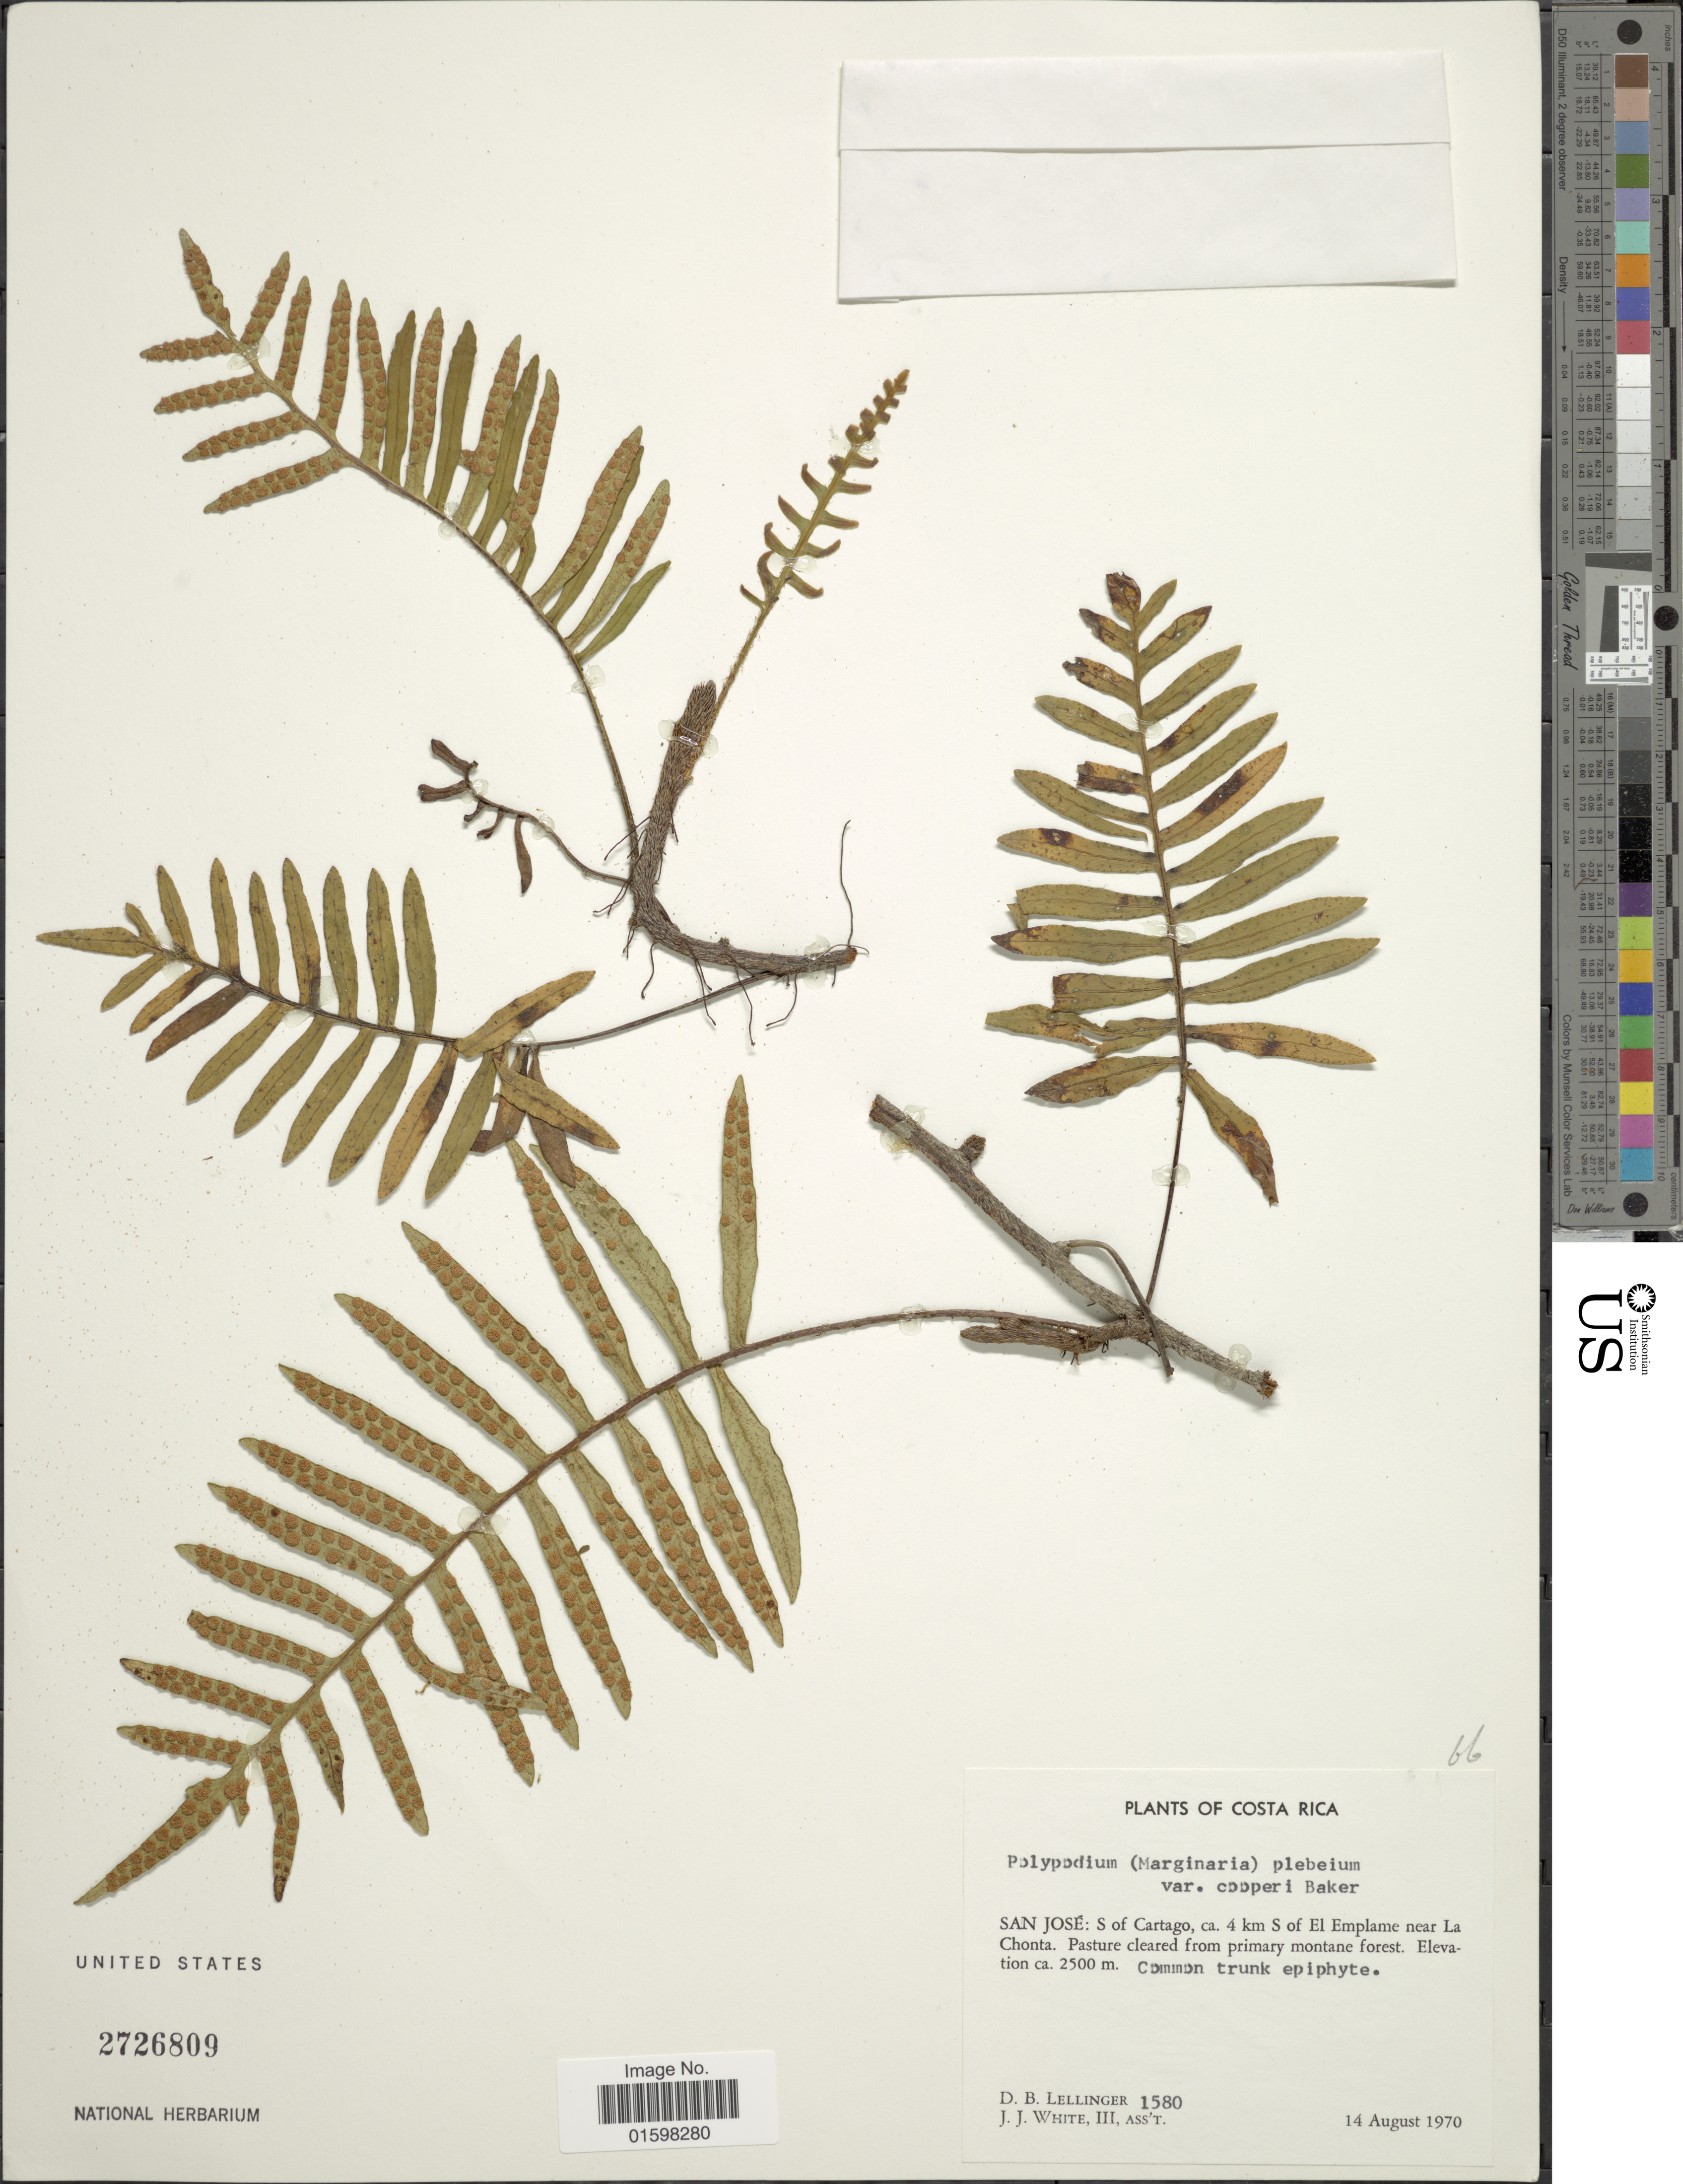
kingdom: Plantae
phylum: Tracheophyta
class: Polypodiopsida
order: Polypodiales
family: Polypodiaceae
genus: Pleopeltis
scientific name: Pleopeltis plebeia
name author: (Schltdl. ex Cham.) A.R. Sm. & Tejero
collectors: D. B. Lellinger & J. J. White III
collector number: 1580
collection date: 1970-08-14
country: Costa Rica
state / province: San José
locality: S. Cartago, 4 km of El Emplame, near La Chonta.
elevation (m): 2500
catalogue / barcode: US 2726809